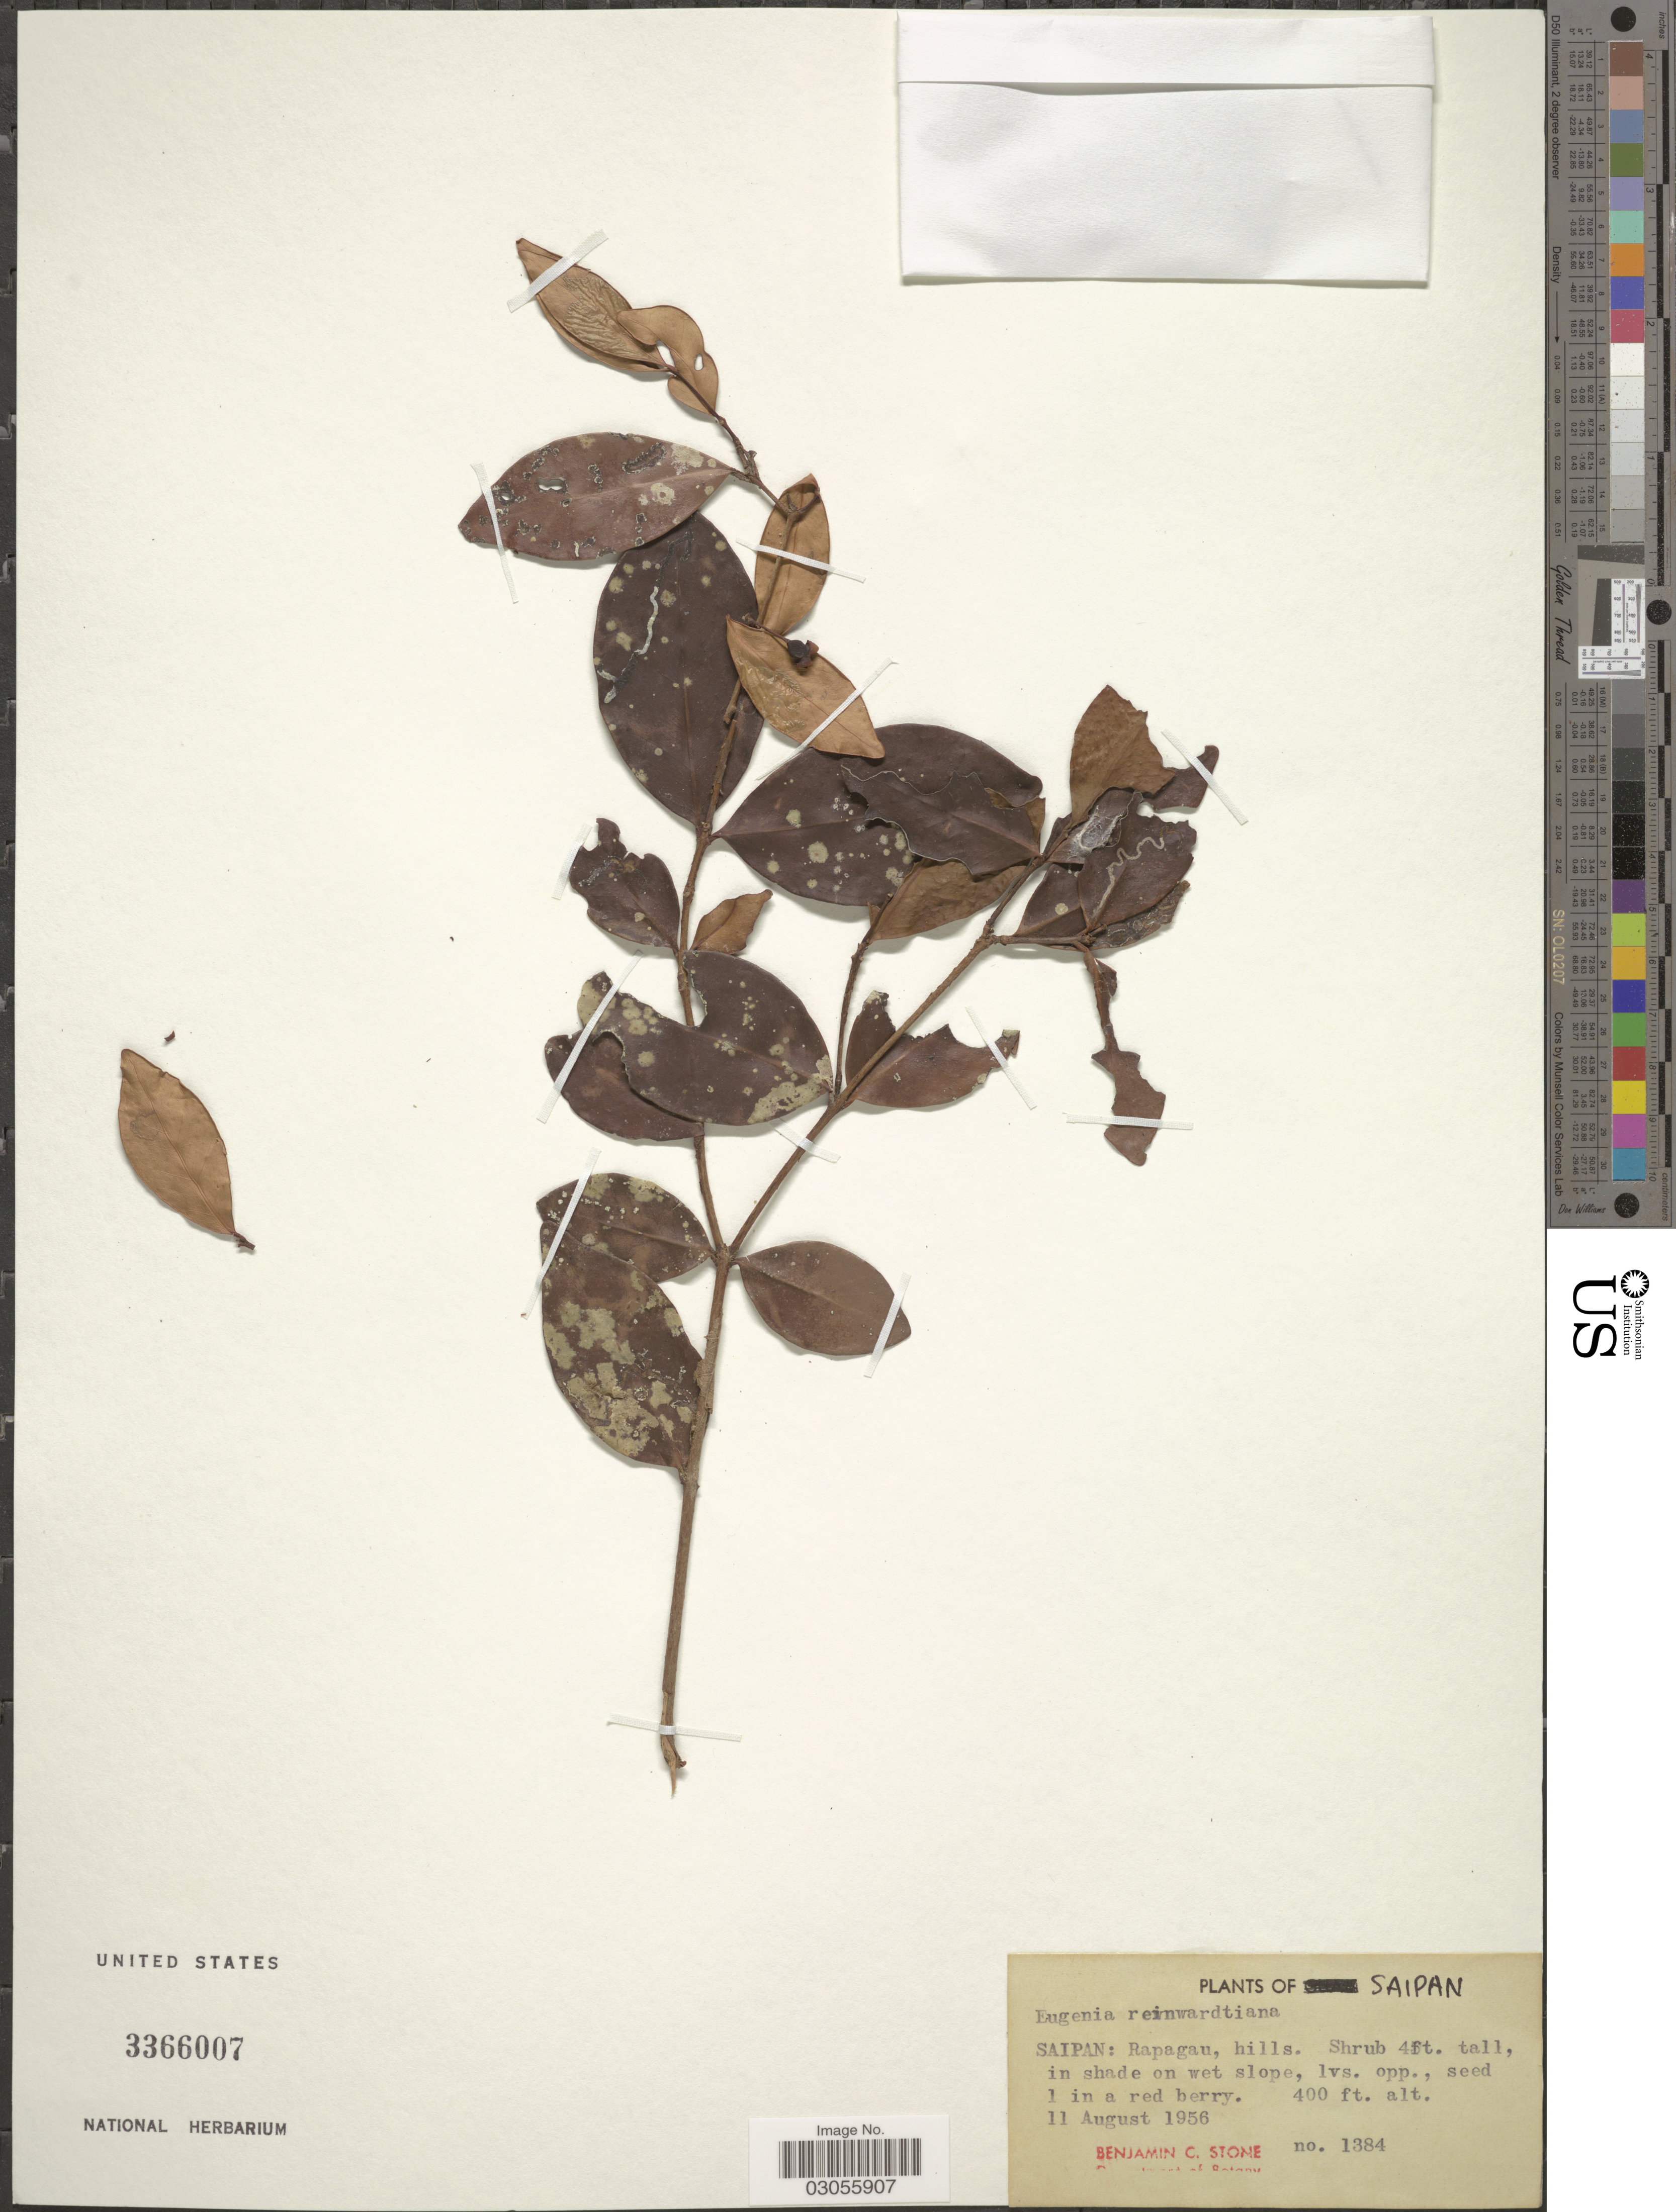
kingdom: Plantae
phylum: Tracheophyta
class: Magnoliopsida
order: Myrtales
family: Myrtaceae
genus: Eugenia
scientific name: Eugenia reinwardtiana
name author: (Blume) DC.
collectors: B. C. Stone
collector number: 1384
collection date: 1956-08-11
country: Northern Mariana Islands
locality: Saipan: Rapagau, hills.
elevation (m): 122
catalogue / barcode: US 3366007